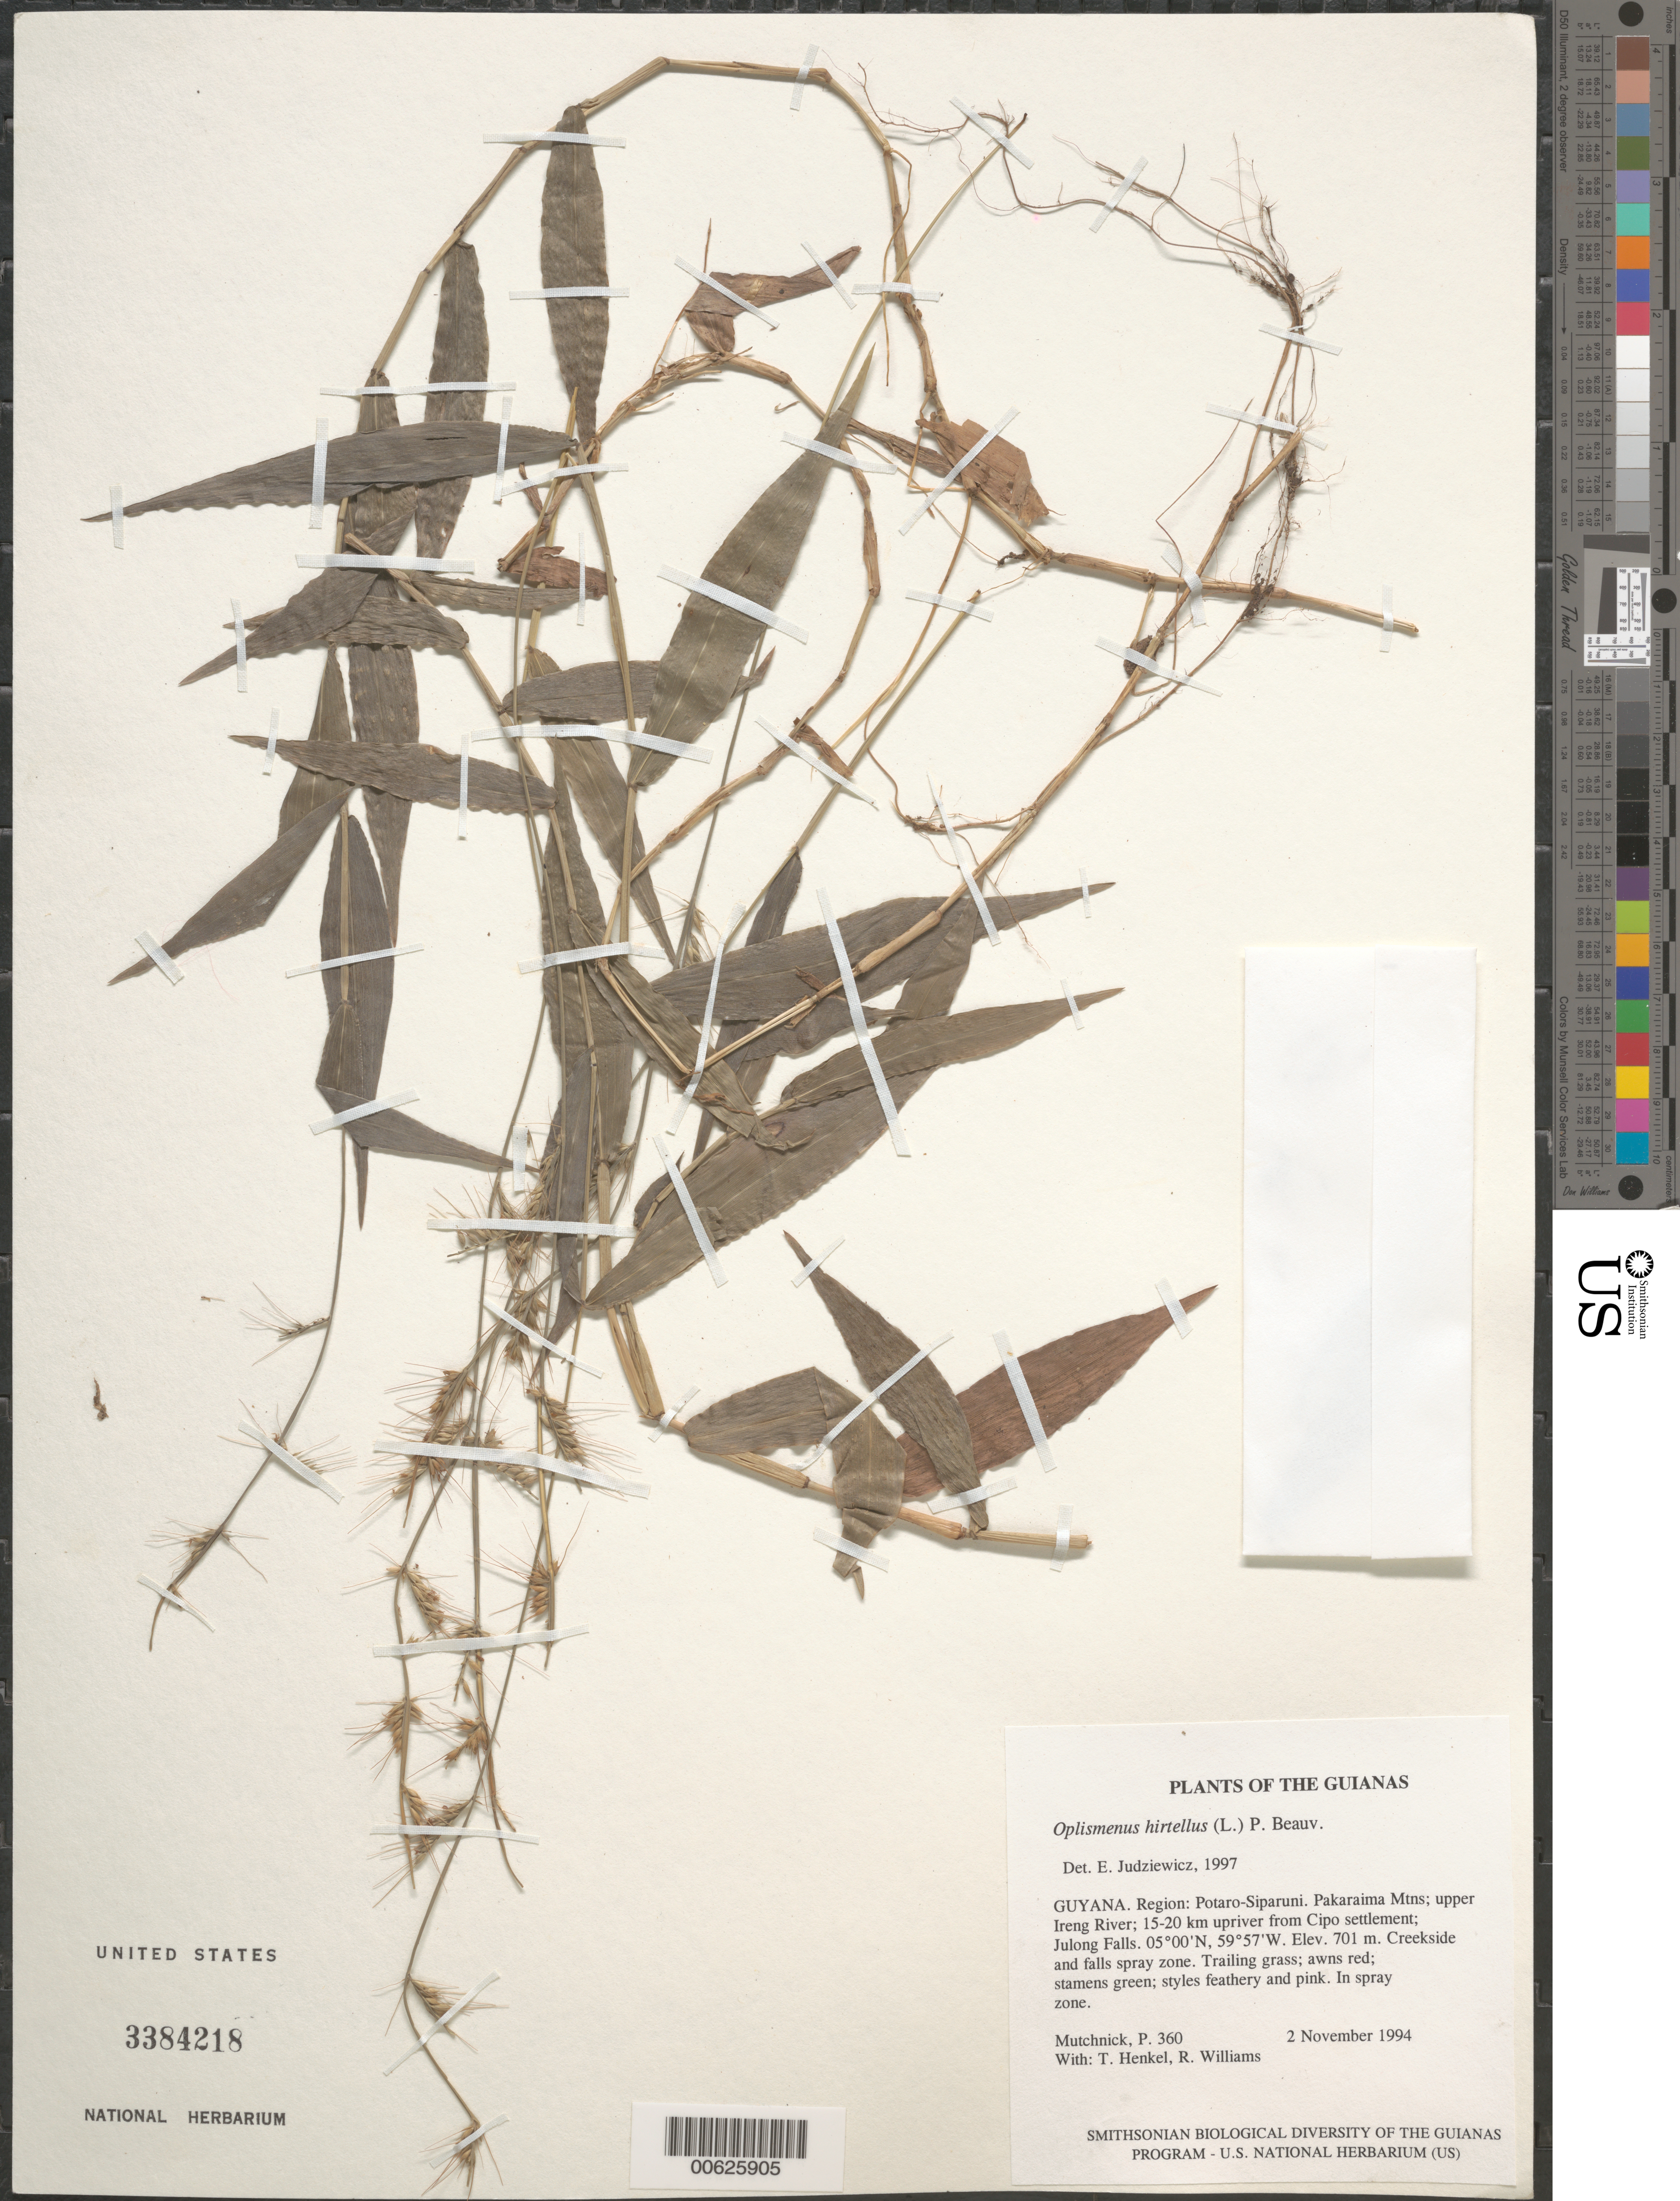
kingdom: Plantae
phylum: Tracheophyta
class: Liliopsida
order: Poales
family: Poaceae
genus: Oplismenus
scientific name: Oplismenus hirtellus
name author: (L.) P. Beauv.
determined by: Judziewicz, E. J.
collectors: P. Mutchnick, T. Henkel & R. Williams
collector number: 360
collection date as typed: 2 November 1994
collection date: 1994-11-02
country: Guyana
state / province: Potaro-Siparuni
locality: Pakaraima Mtns; upper Ireng River; 15-20 km upriver from Cipo settlement; Julong Falls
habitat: Creekside and falls spray zone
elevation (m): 701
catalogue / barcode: US 3384218